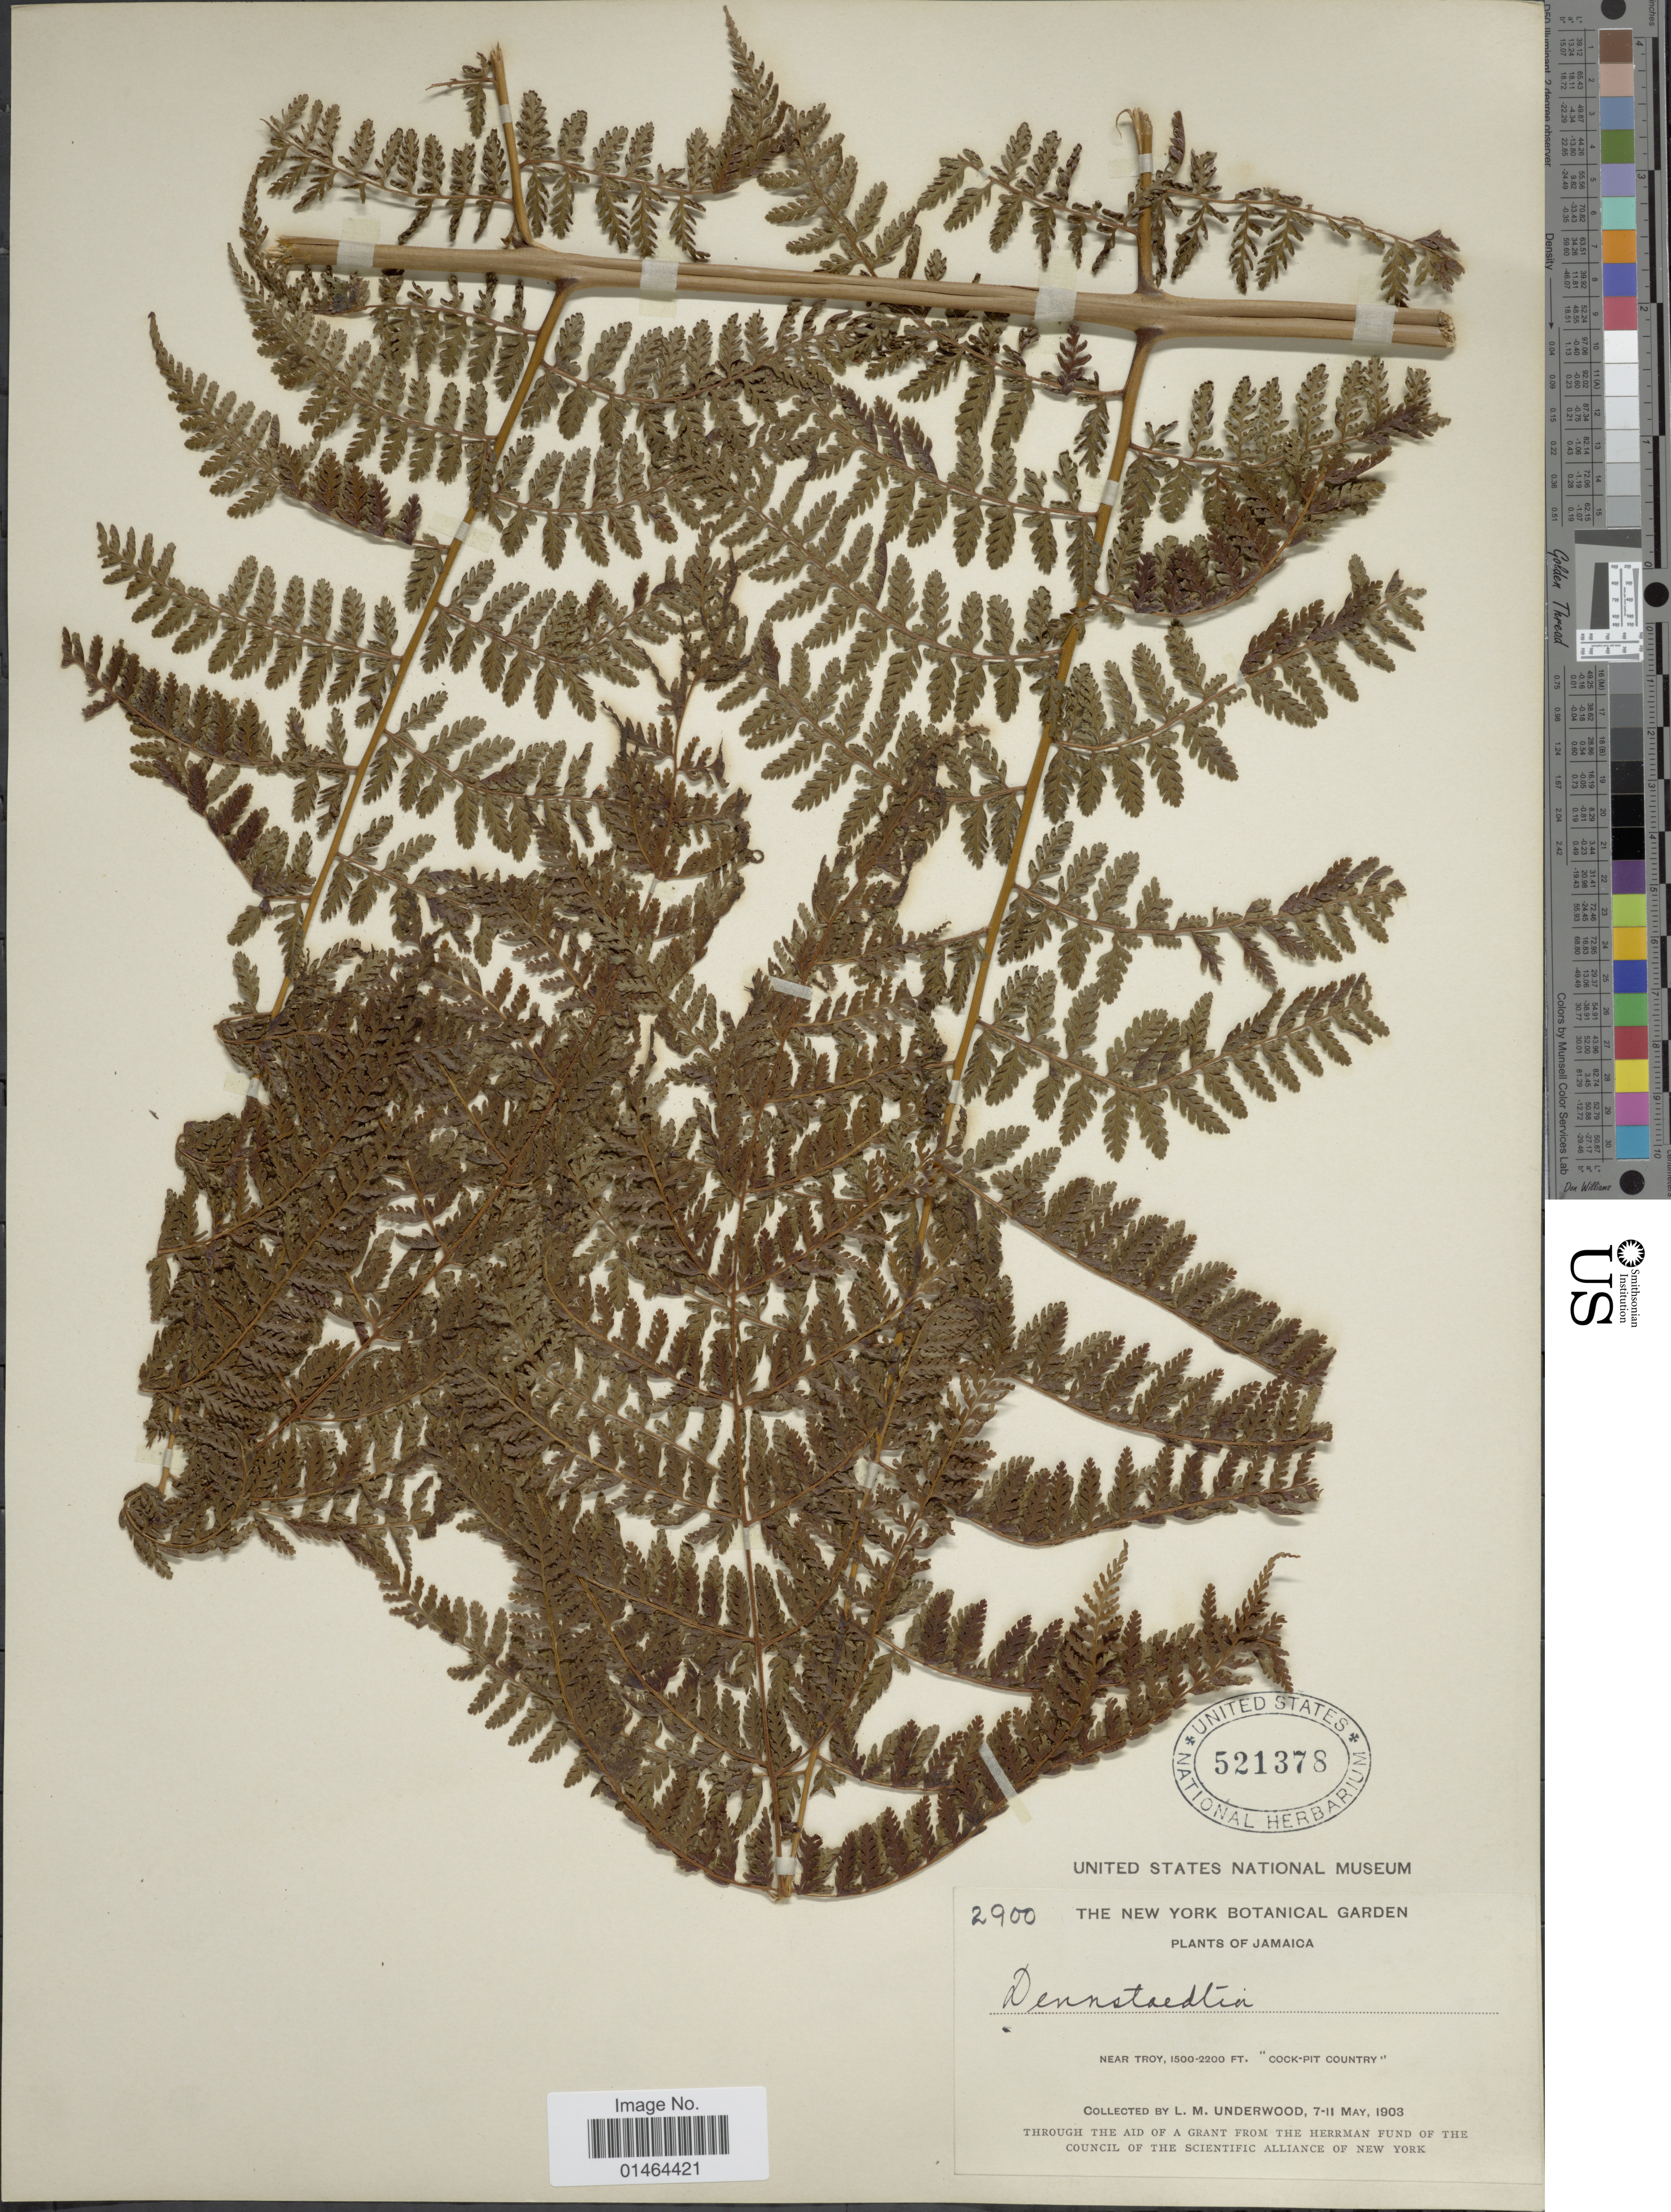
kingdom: Plantae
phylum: Tracheophyta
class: Polypodiopsida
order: Polypodiales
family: Dennstaedtiaceae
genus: Dennstaedtia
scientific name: Dennstaedtia cicutaria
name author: (Sw.) T. Moore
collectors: L. M. Underwood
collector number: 2900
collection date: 1903-05-07/1903-05-11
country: Jamaica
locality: Near Troy, "Cock-Pit Country"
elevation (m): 457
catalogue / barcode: US 521378